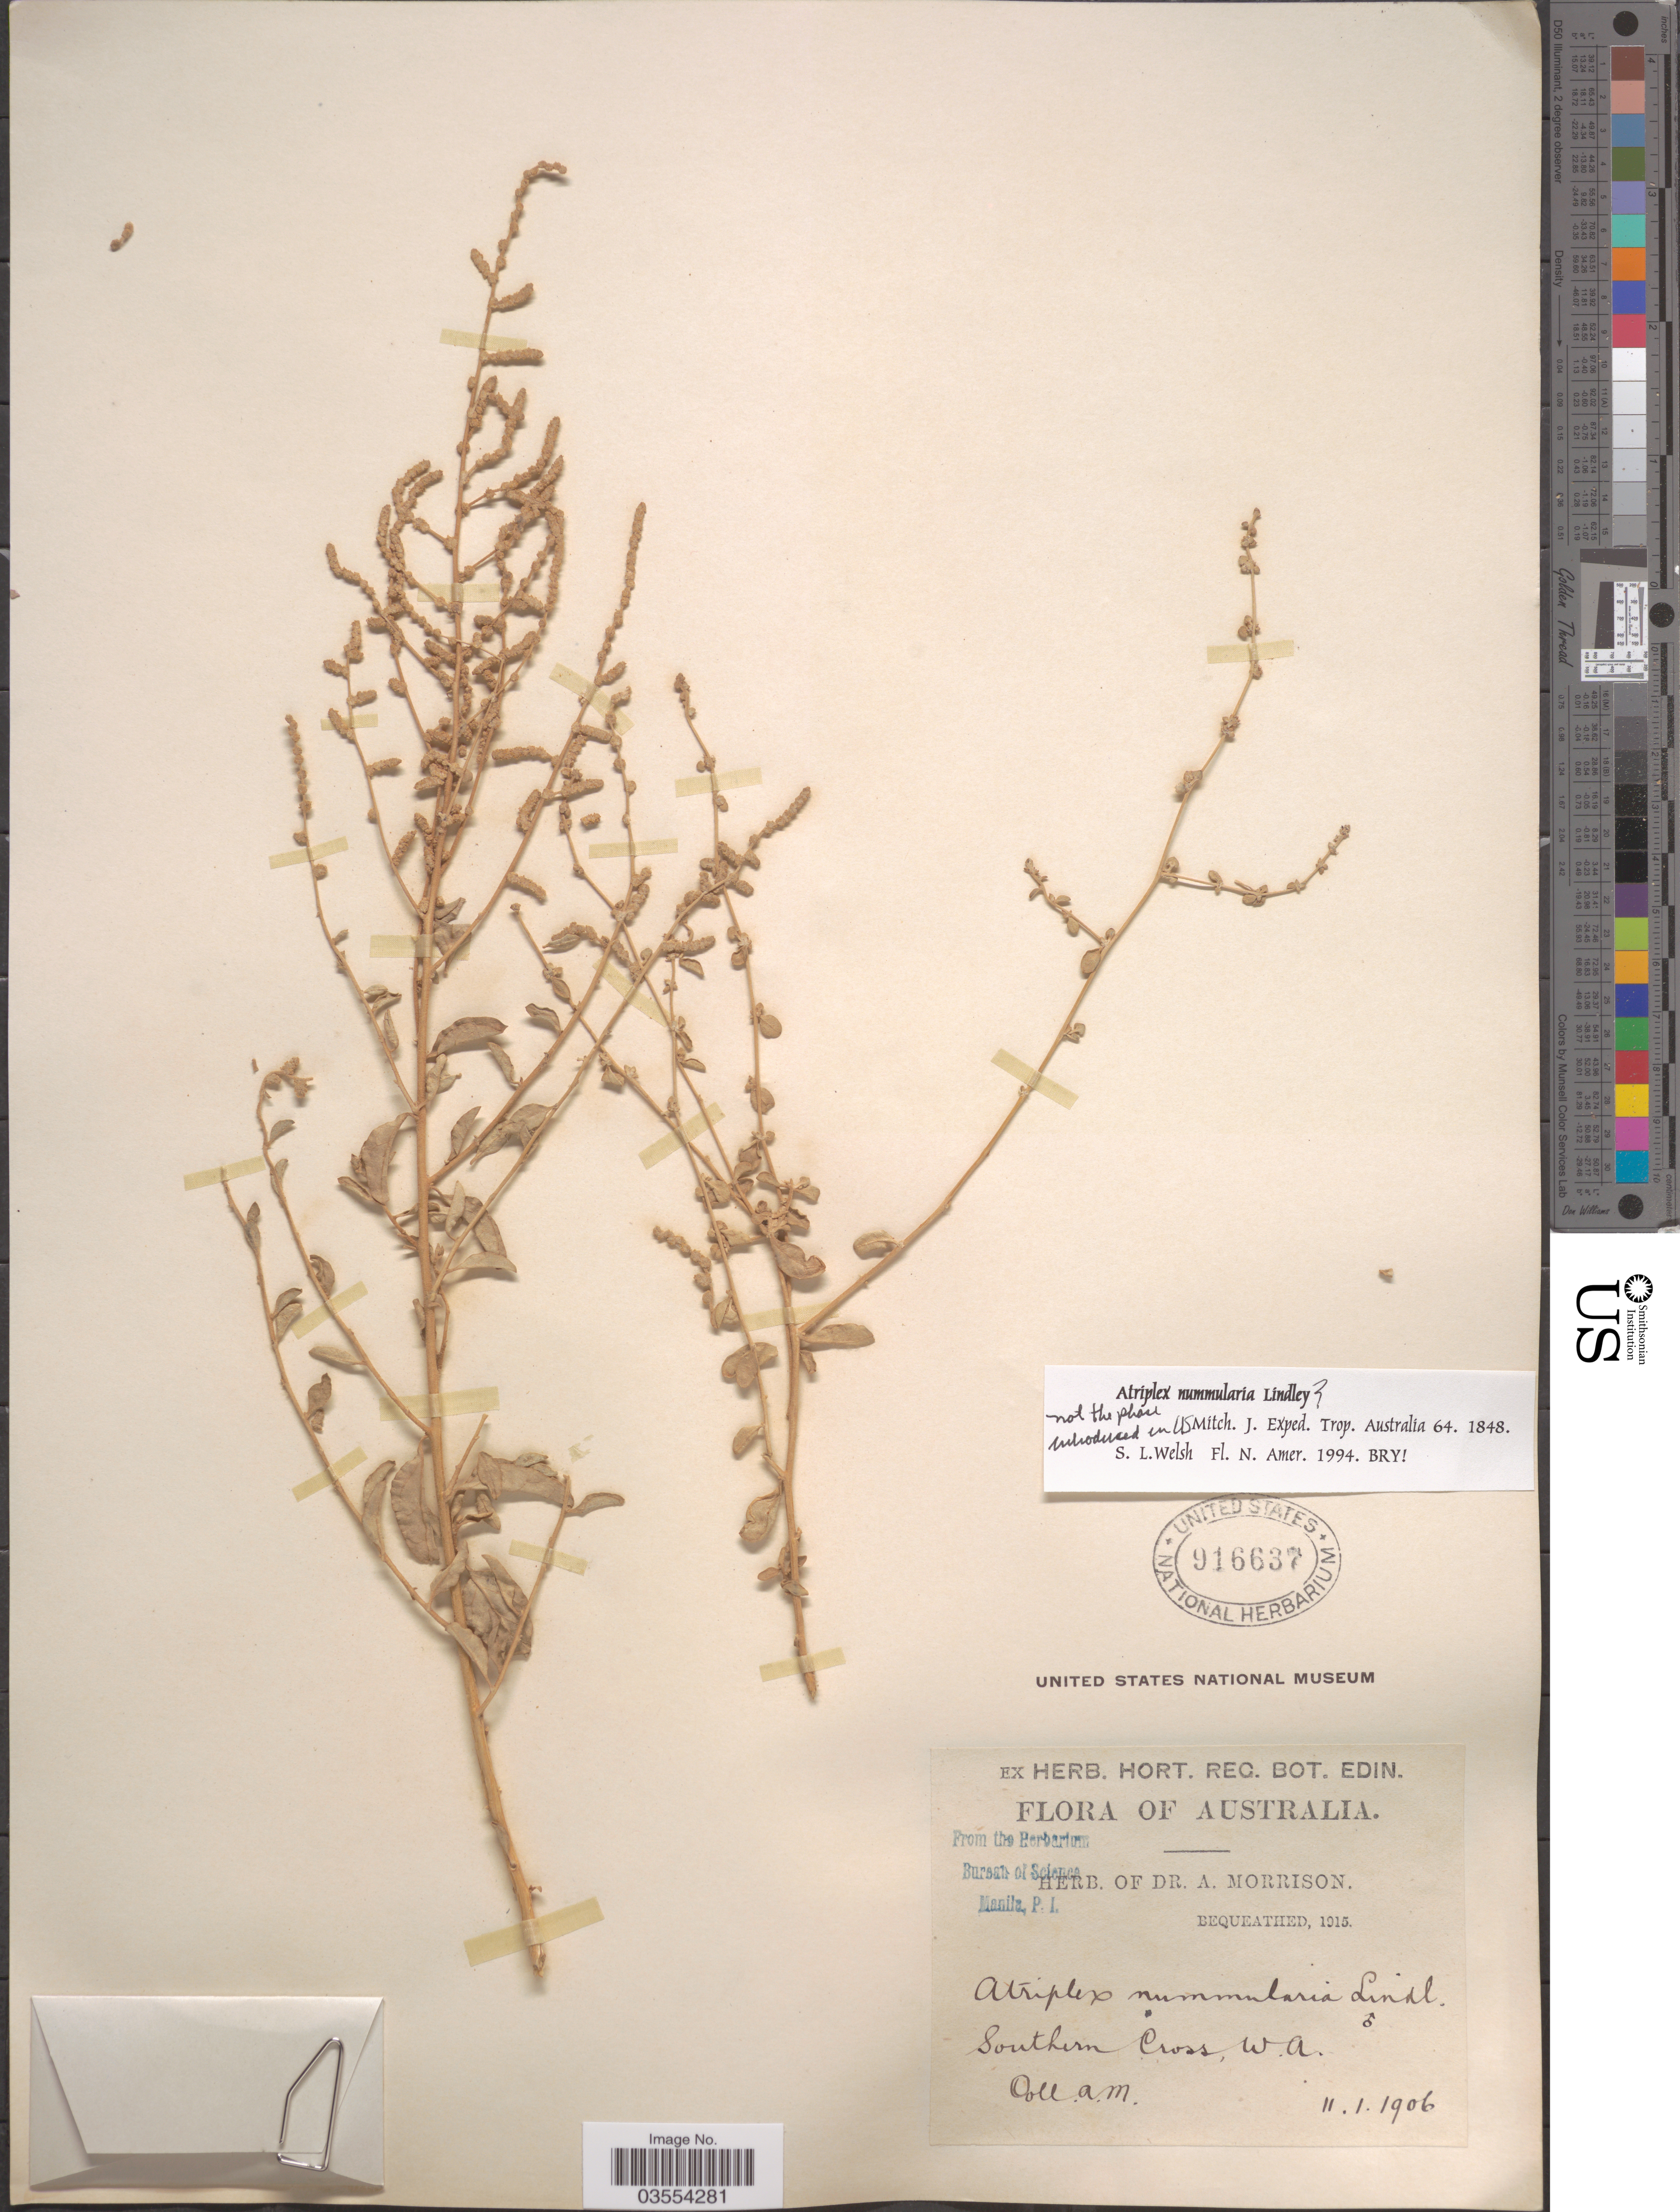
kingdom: Plantae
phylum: Tracheophyta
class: Magnoliopsida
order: Caryophyllales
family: Amaranthaceae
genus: Atriplex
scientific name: Atriplex nummularia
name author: Lindl.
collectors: A. Morrison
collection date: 1906-01-11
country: Australia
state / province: Western Australia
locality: Southern Cross.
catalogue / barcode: US 916637